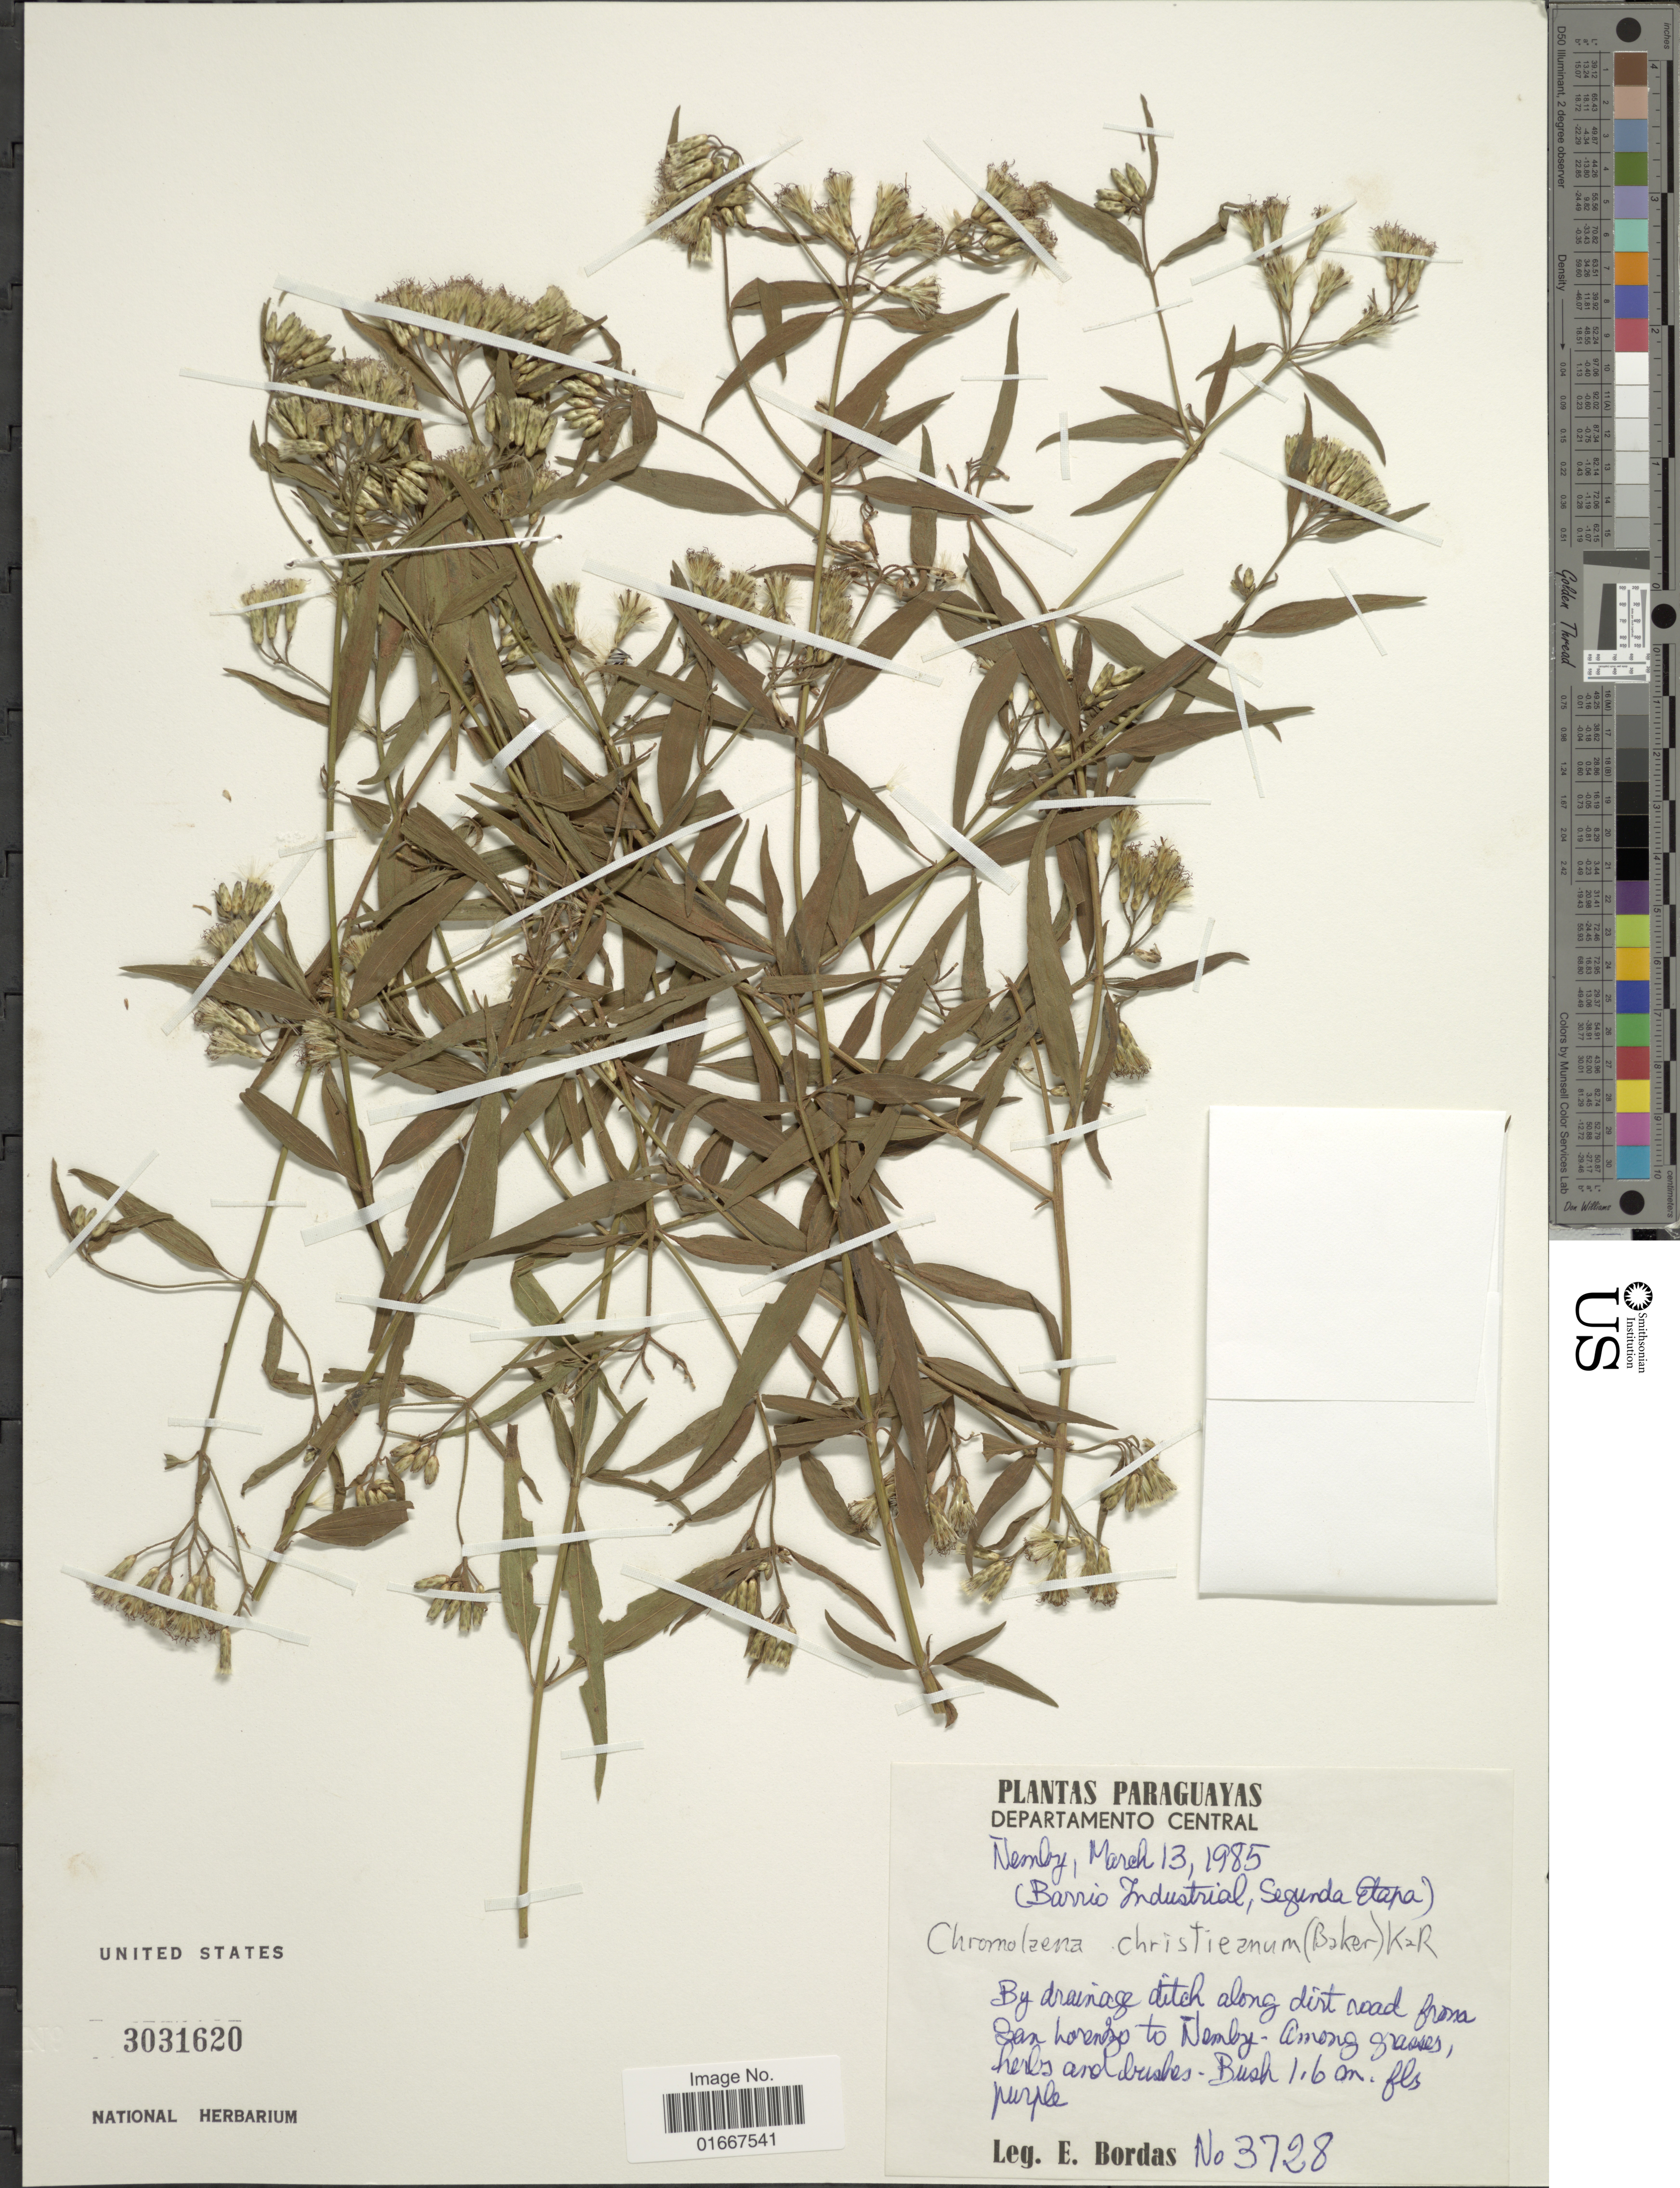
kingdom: Plantae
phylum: Tracheophyta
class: Magnoliopsida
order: Asterales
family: Asteraceae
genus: Chromolaena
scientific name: Chromolaena christieana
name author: (Baker) R.M. King & H. Rob.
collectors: E. Bordas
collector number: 3728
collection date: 1985-03-13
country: Paraguay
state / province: Central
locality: Ñemby (Barrio Industrial, Segunda Etapa).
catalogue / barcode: US 3031620